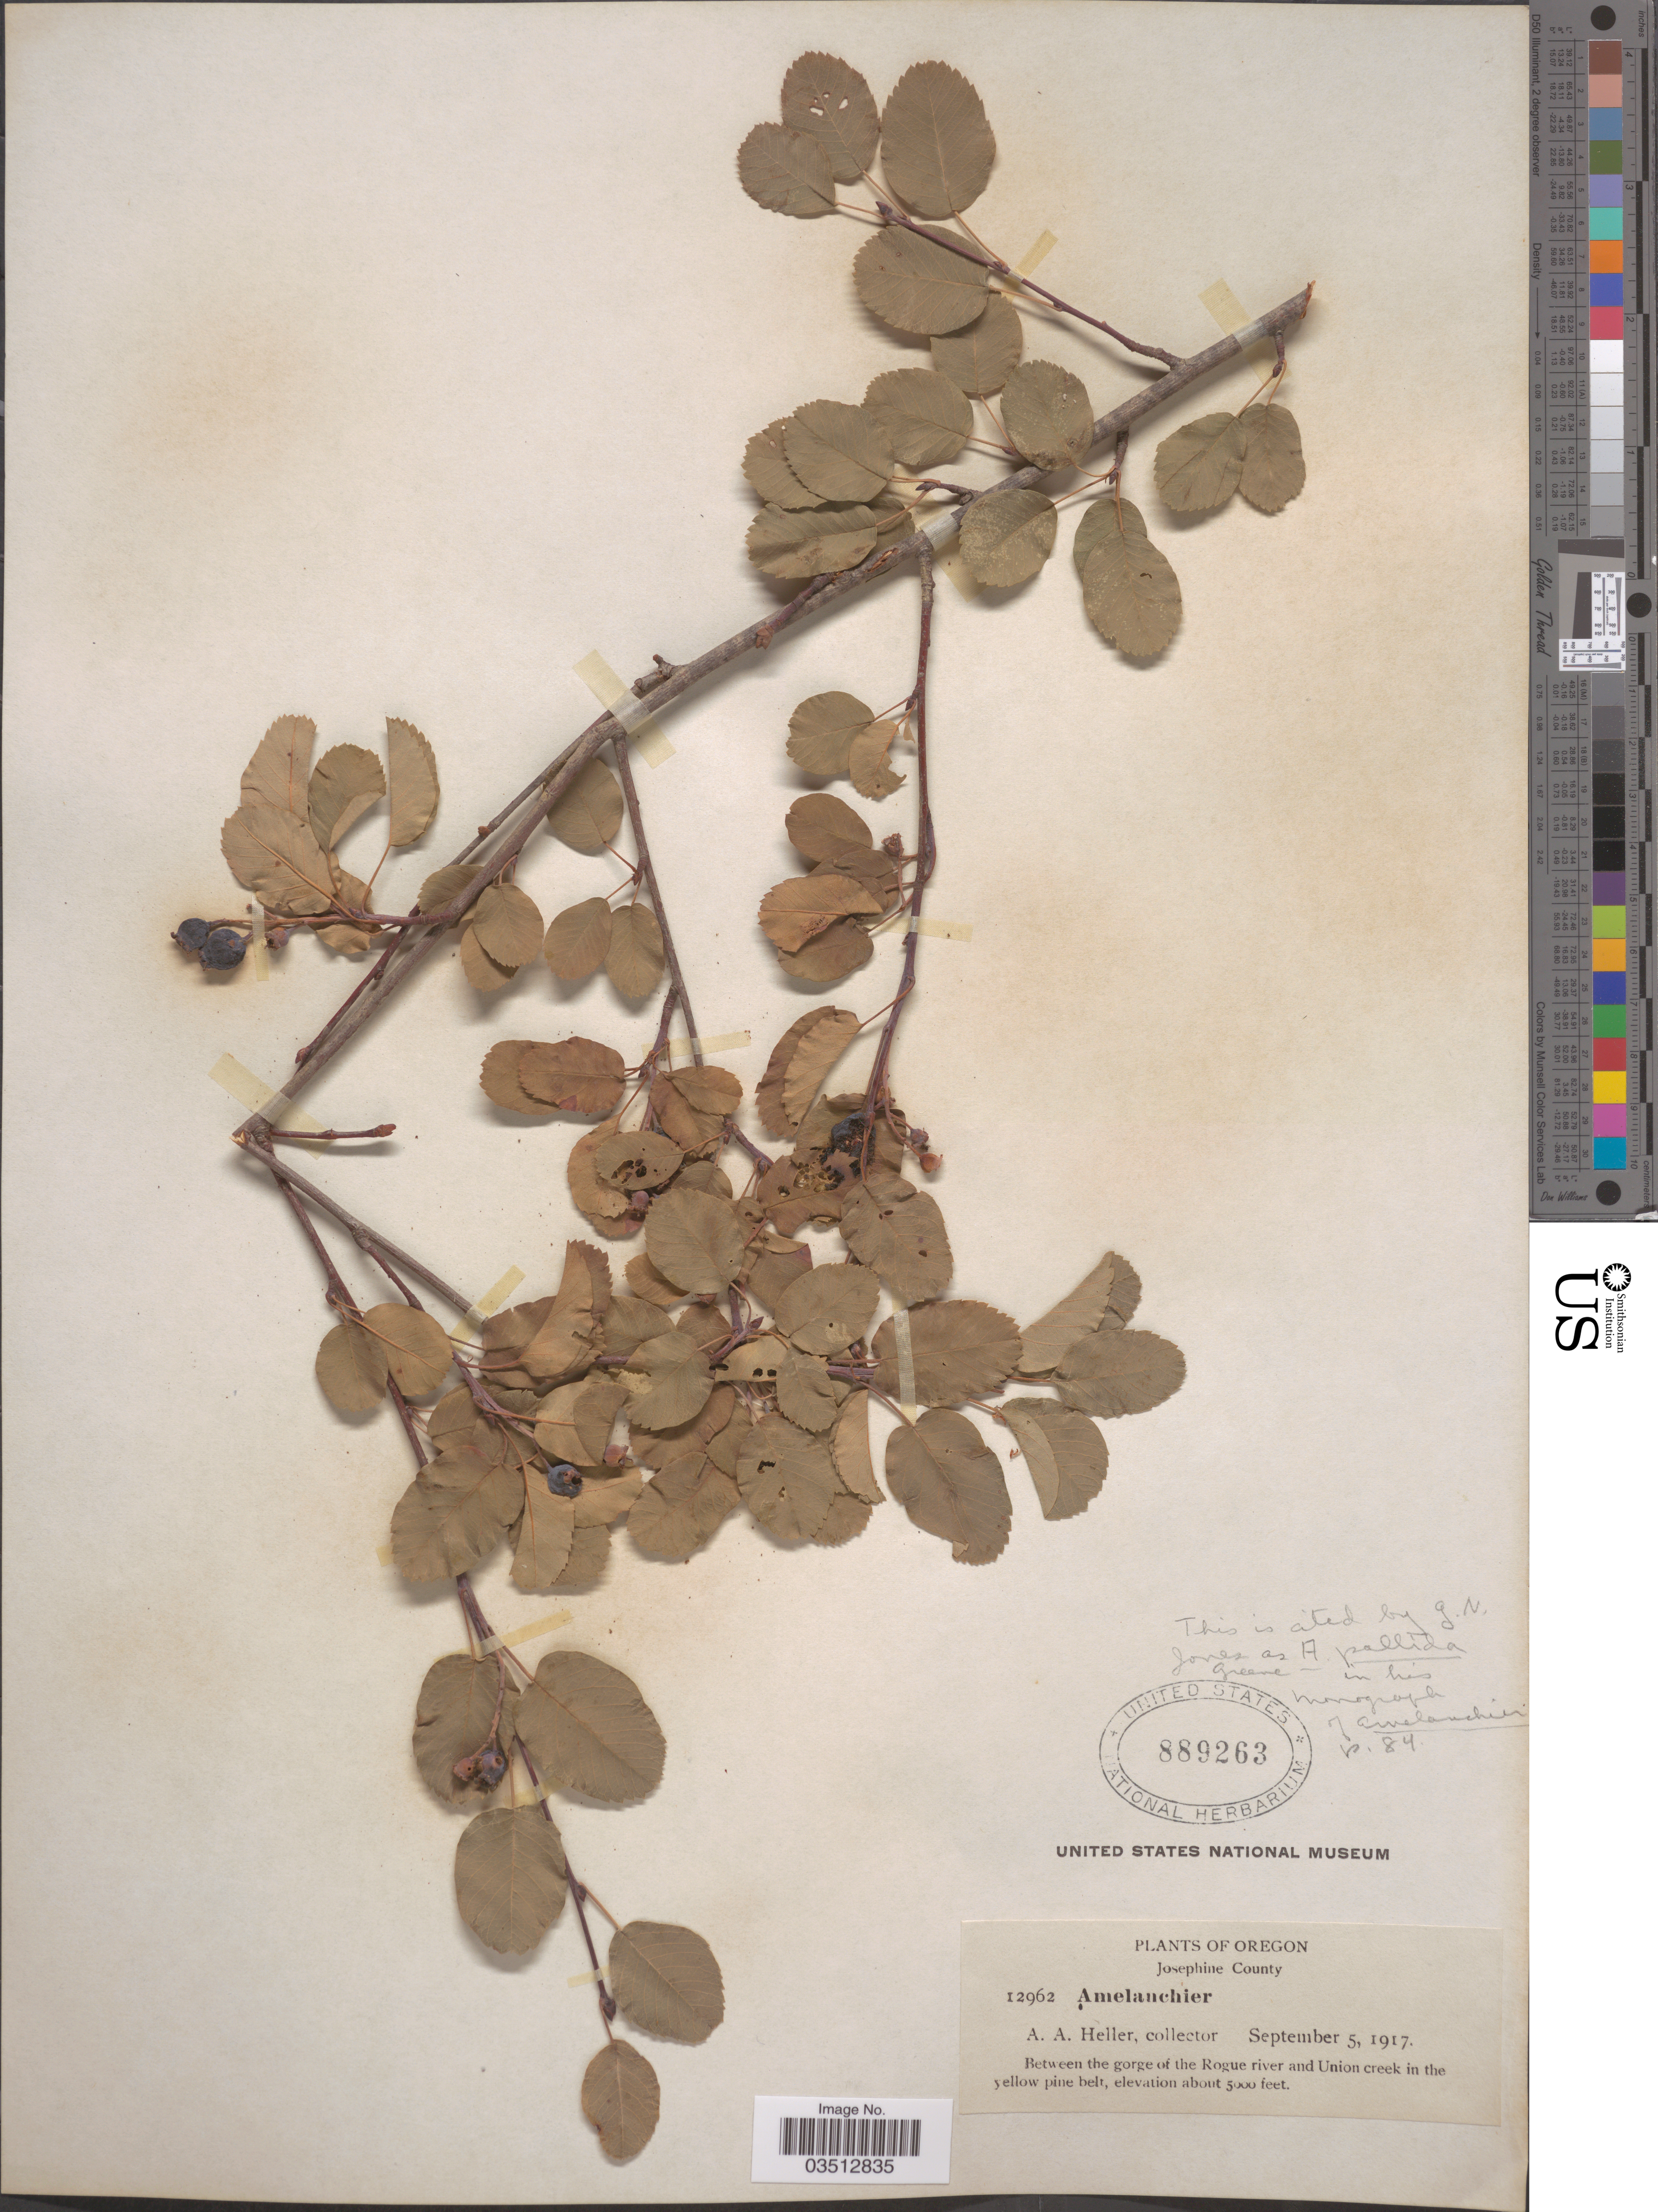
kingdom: Plantae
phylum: Tracheophyta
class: Magnoliopsida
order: Rosales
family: Rosaceae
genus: Amelanchier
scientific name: Amelanchier sp.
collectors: A. A. Heller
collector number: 12962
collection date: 1917-09-05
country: United States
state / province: Oregon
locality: Josephine County. Between the gorge of the Rogue river and Union creek in the yellow pine belt.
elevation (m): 1524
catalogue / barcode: US 889263